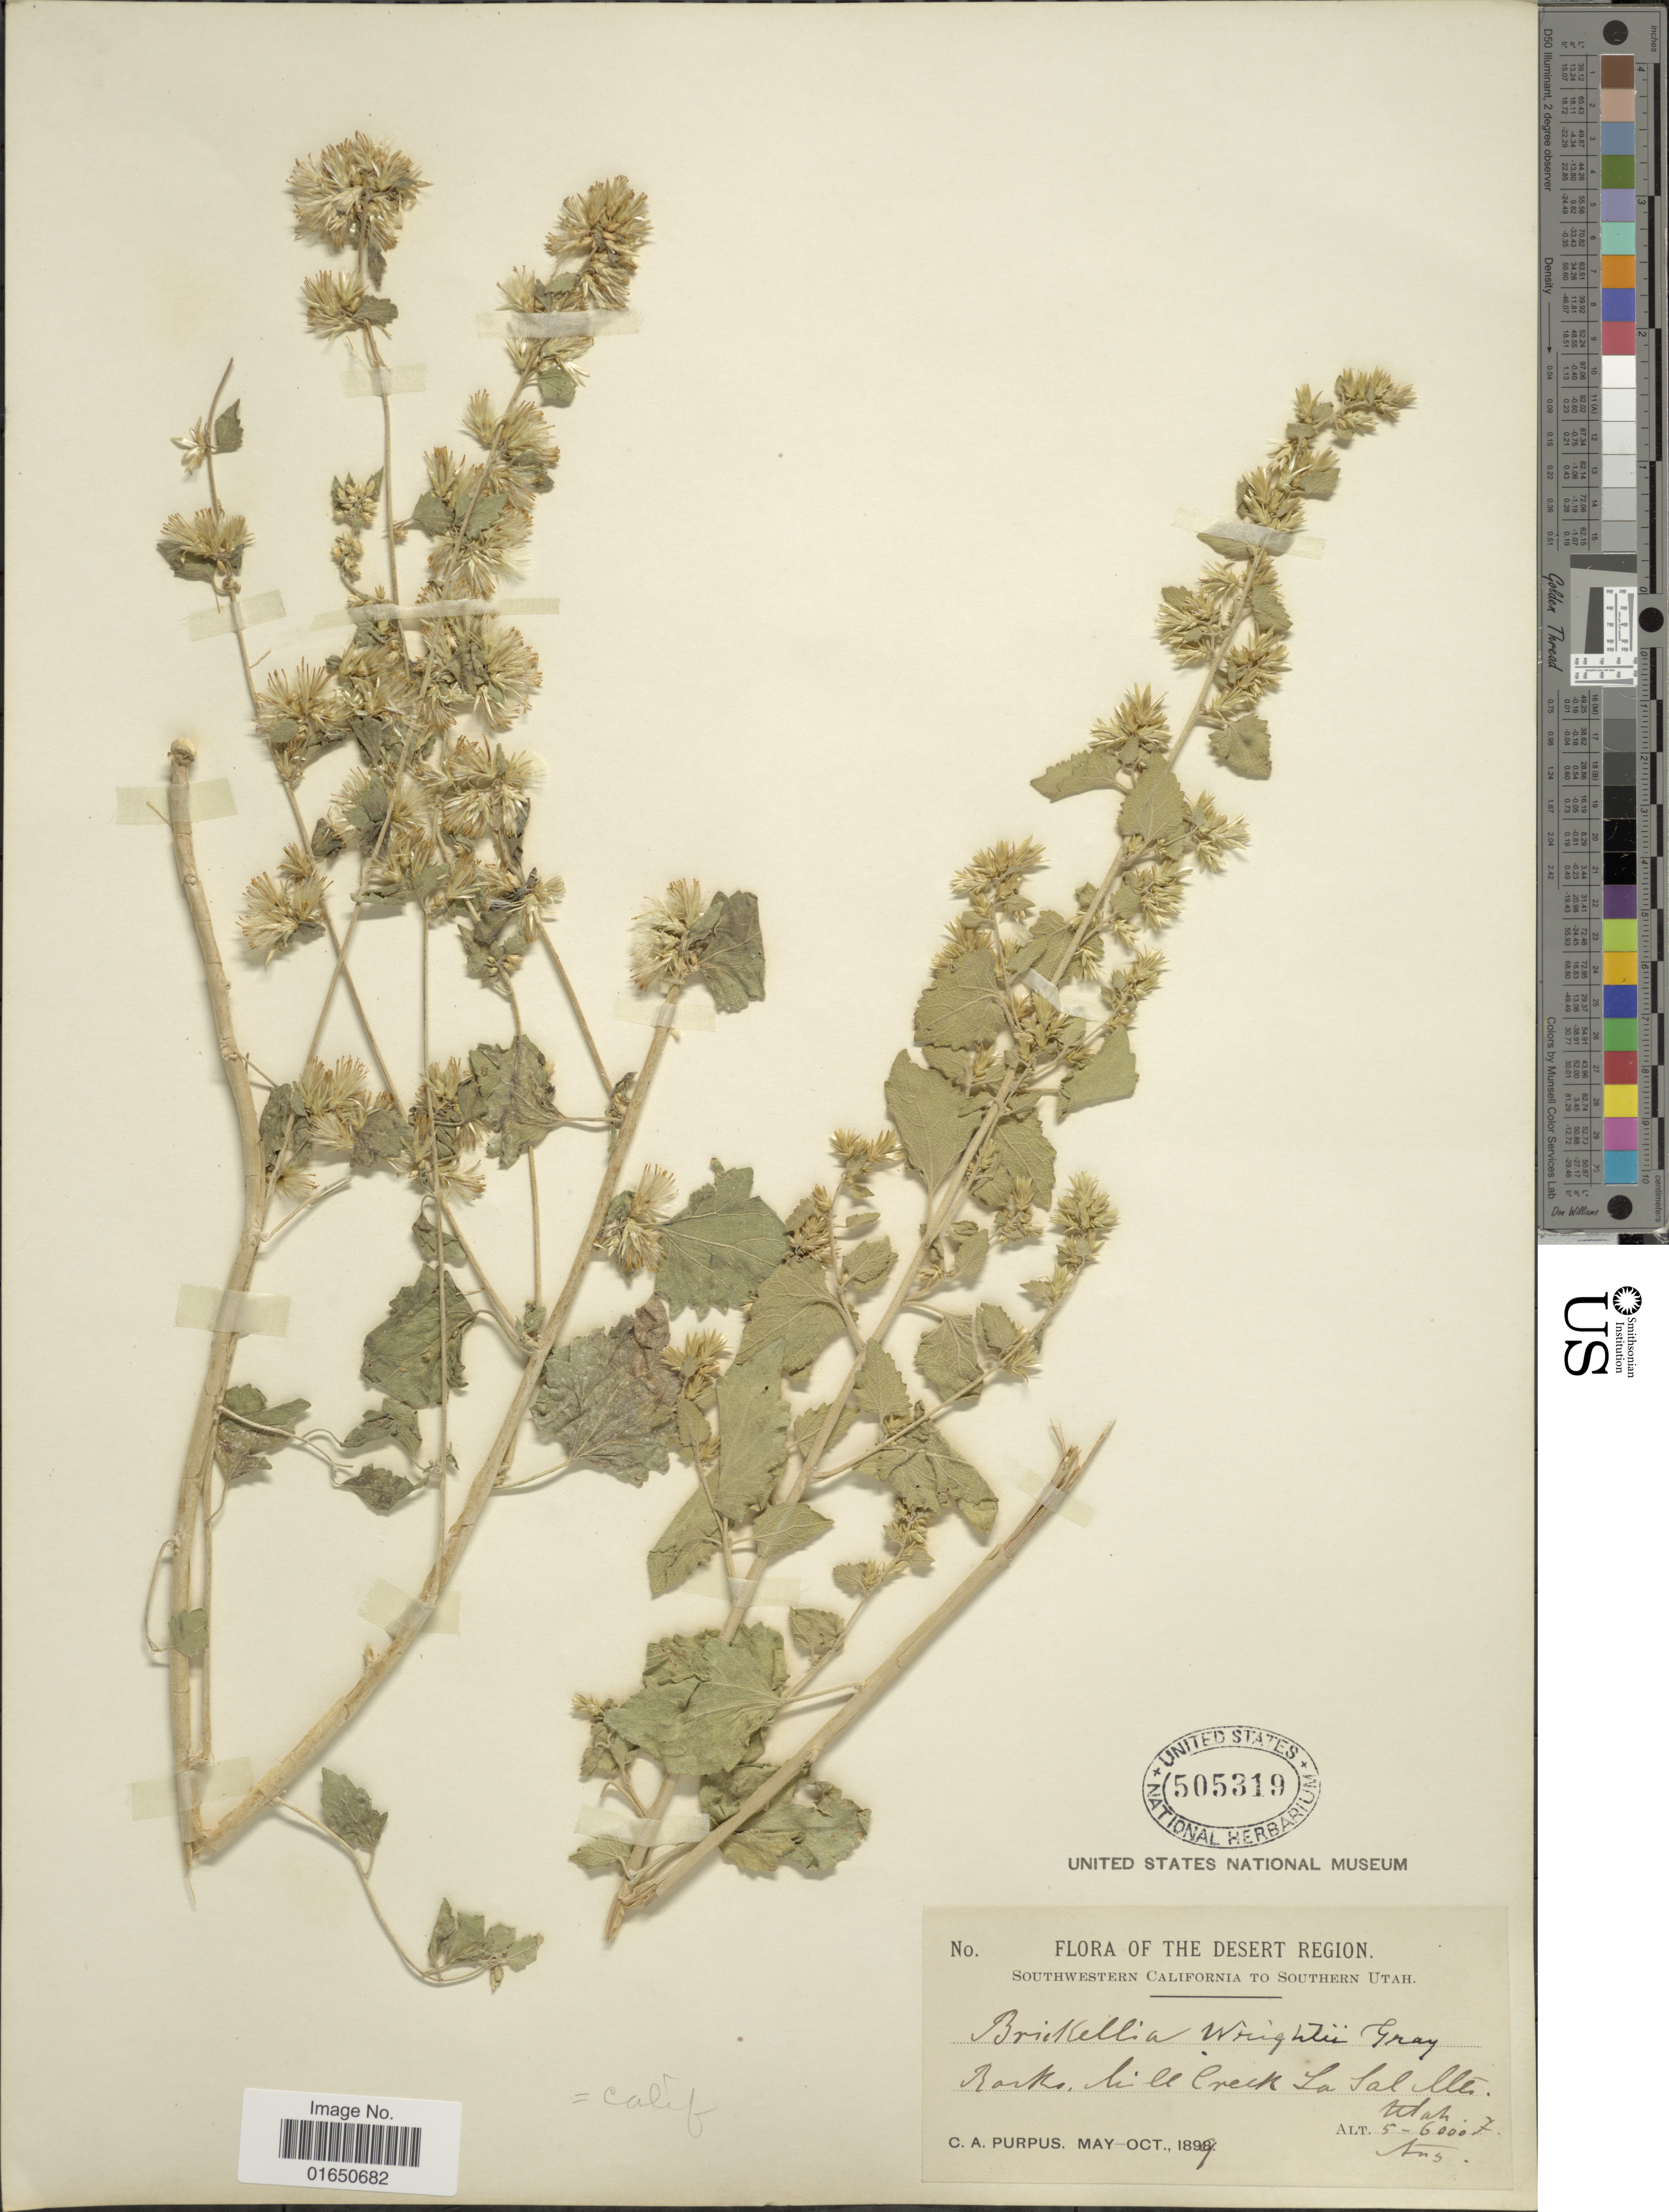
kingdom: Plantae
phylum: Tracheophyta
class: Magnoliopsida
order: Asterales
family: Asteraceae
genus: Brickellia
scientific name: Brickellia californica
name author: (Torr. & A. Gray) A. Gray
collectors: C. A. Purpus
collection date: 1899-05/1899-10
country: United States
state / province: Utah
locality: Desert Region. Rocks, Mill Creek La Sal Mts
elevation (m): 1524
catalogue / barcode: US 505319